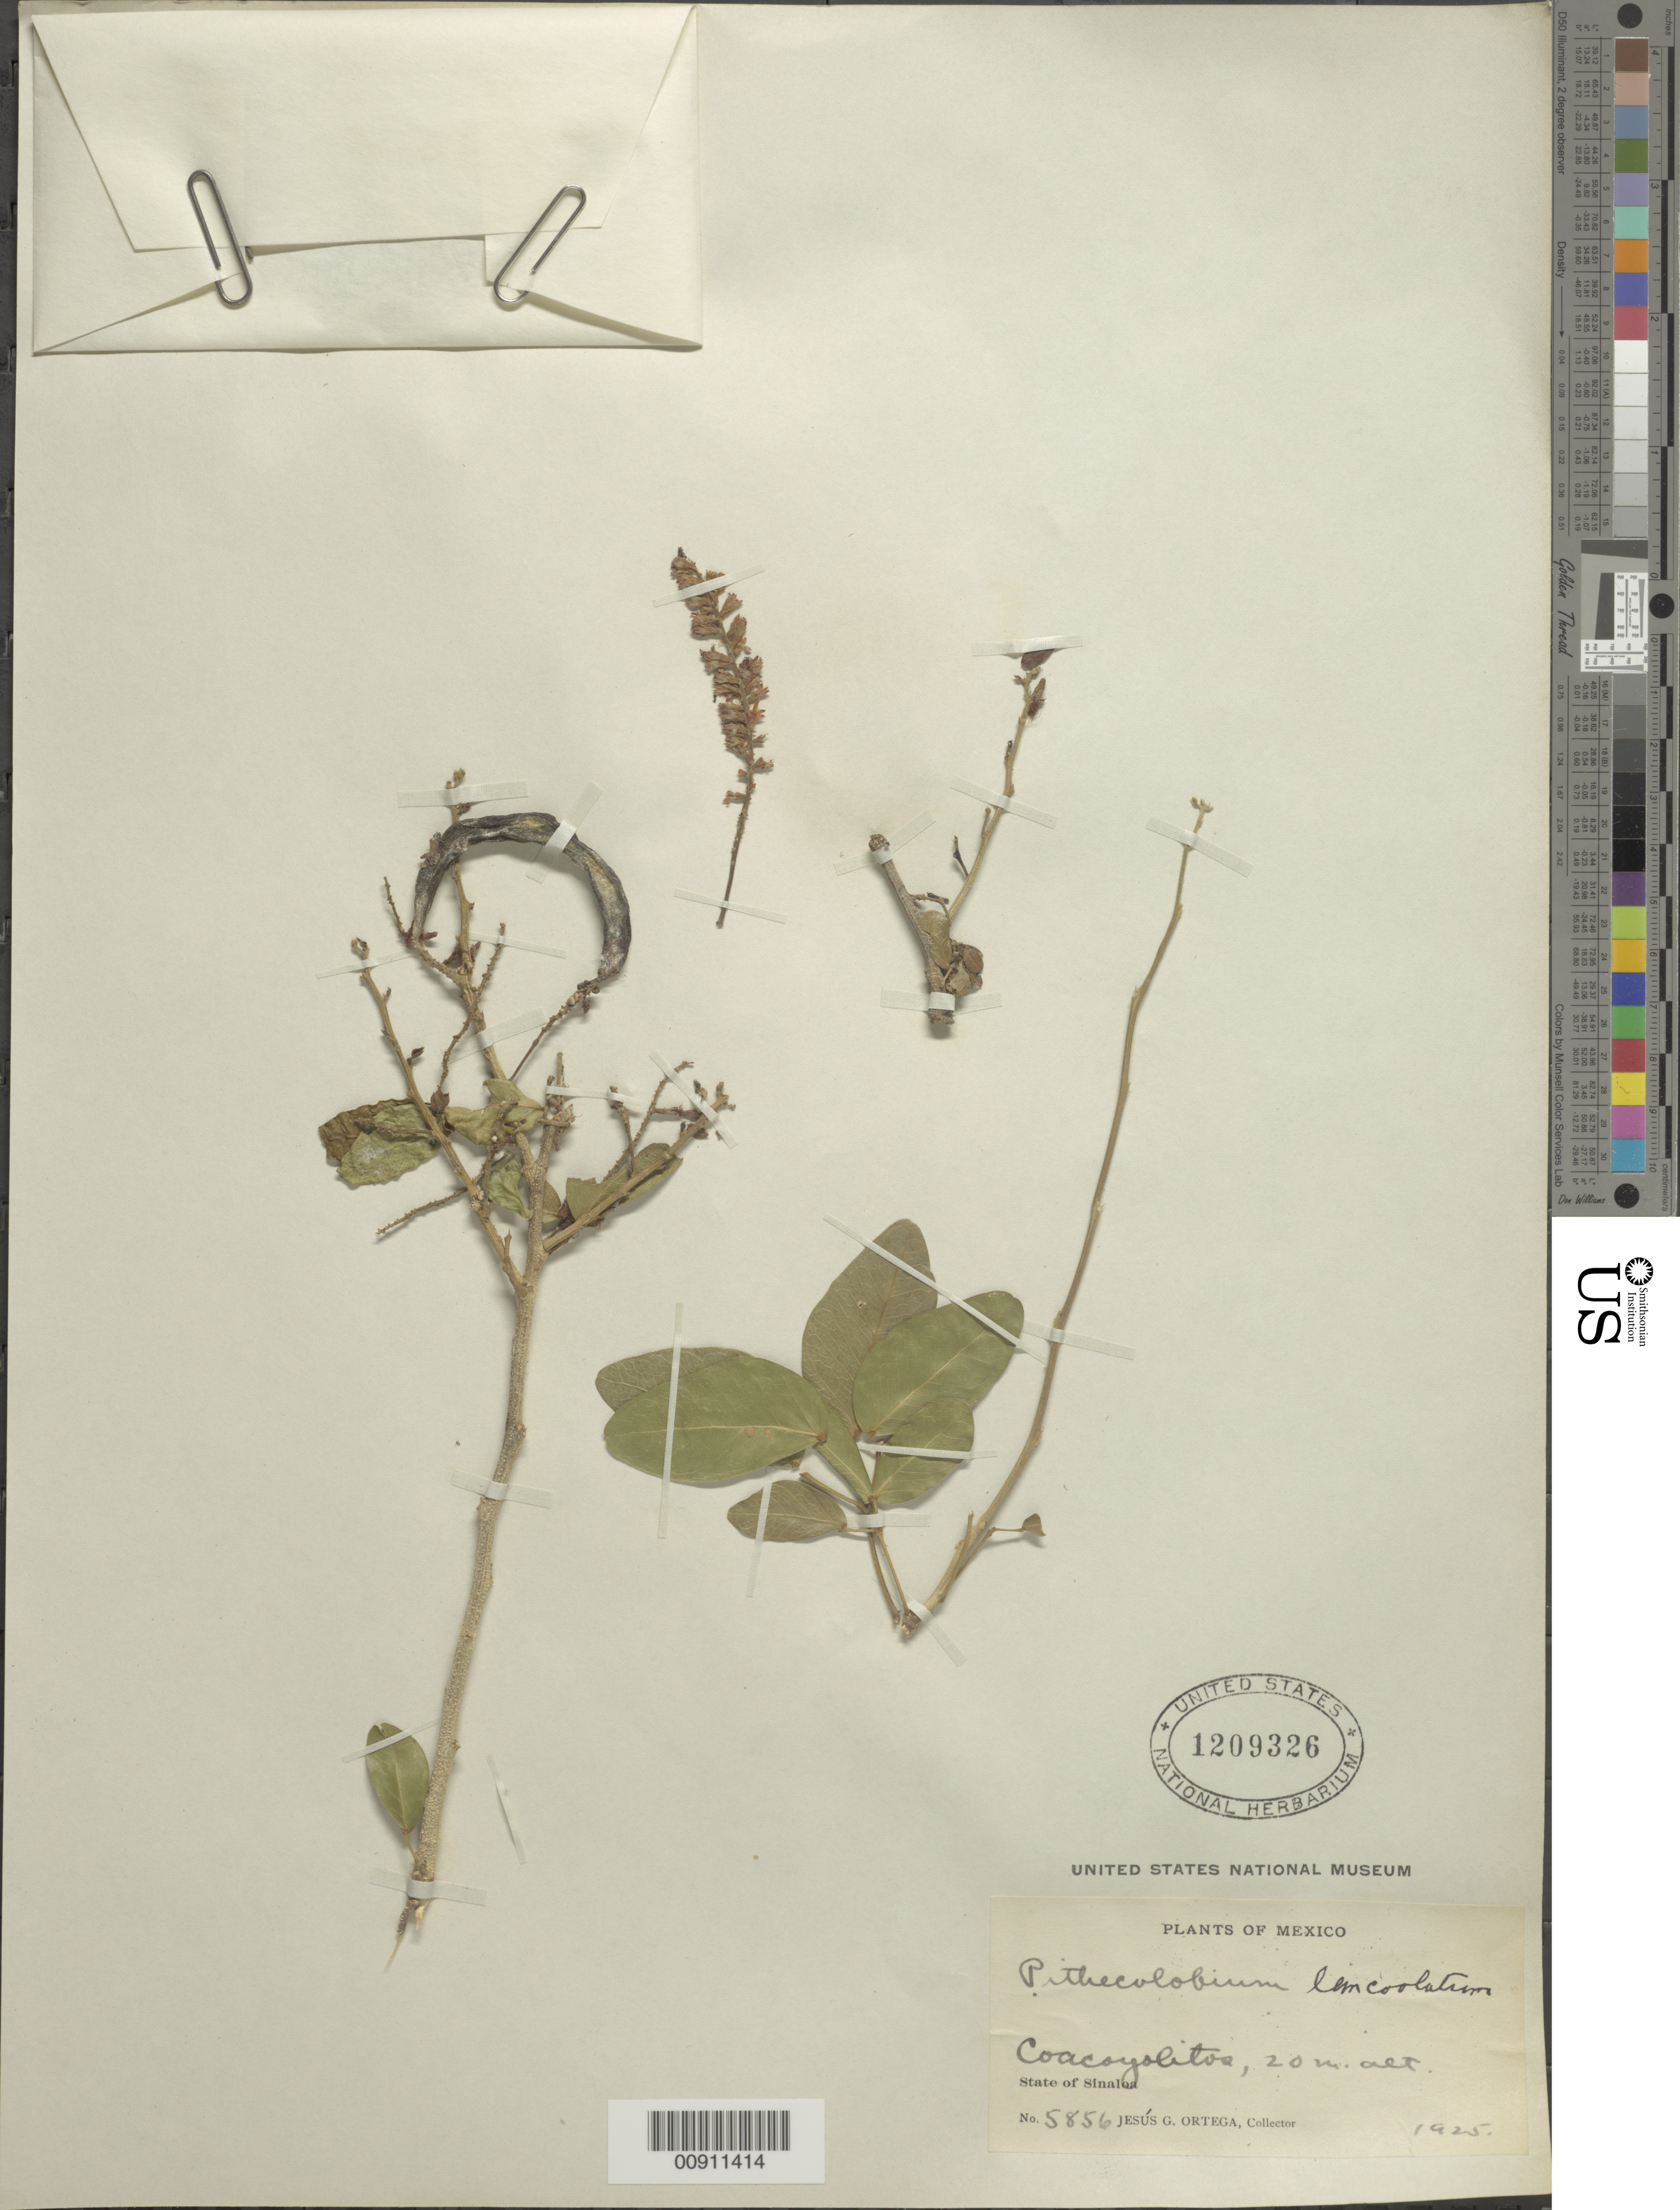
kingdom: Plantae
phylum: Tracheophyta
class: Magnoliopsida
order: Fabales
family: Fabaceae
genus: Pithecellobium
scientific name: Pithecellobium lanceolatum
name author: (Humb. & Bonpl. ex Willd.) Benth.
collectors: J. Ortega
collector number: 5856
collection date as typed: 1925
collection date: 1925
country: Mexico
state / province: Sinaloa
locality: Coacoyolitos, State of Sinaloa.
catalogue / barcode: US 1209326